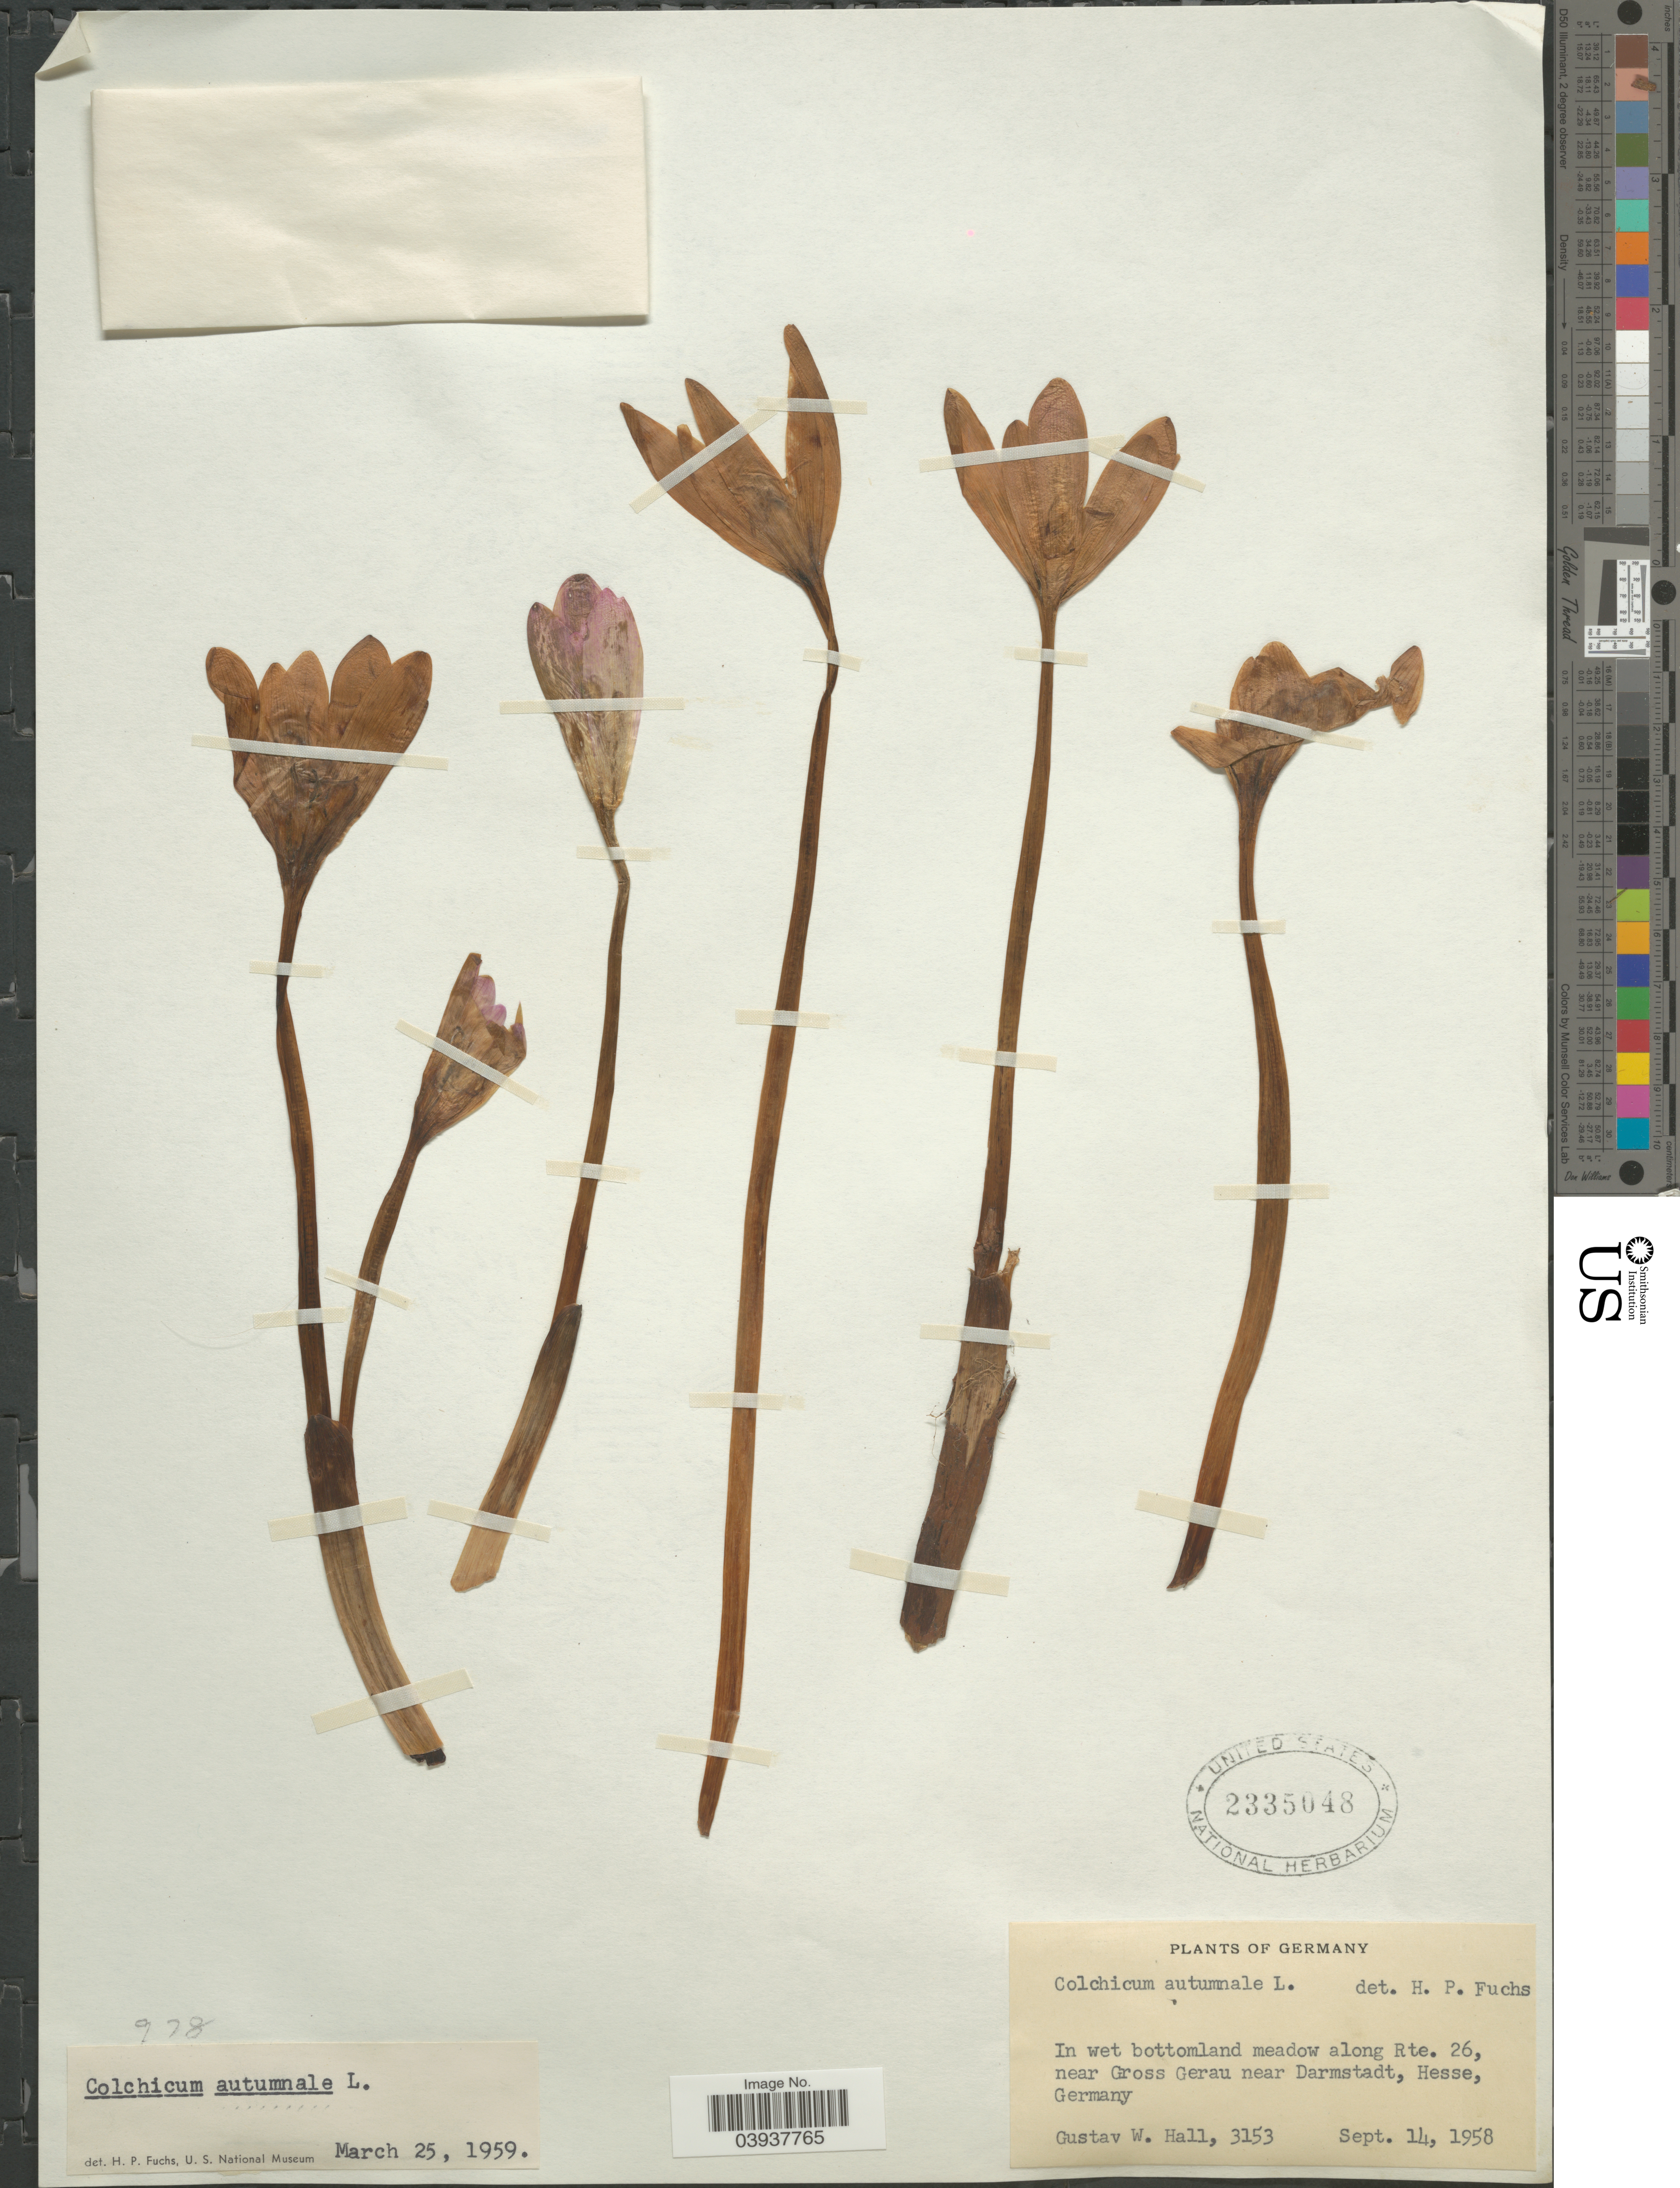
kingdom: Plantae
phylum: Tracheophyta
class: Liliopsida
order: Liliales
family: Colchicaceae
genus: Colchicum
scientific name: Colchicum autumnale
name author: L.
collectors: G. Hall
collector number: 3153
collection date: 1958-09-14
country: Germany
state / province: Hesse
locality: In wet bottomland meadow along Rte. 26, near Gross Gerau near Darmstadt, Hesse.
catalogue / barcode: US 2335048